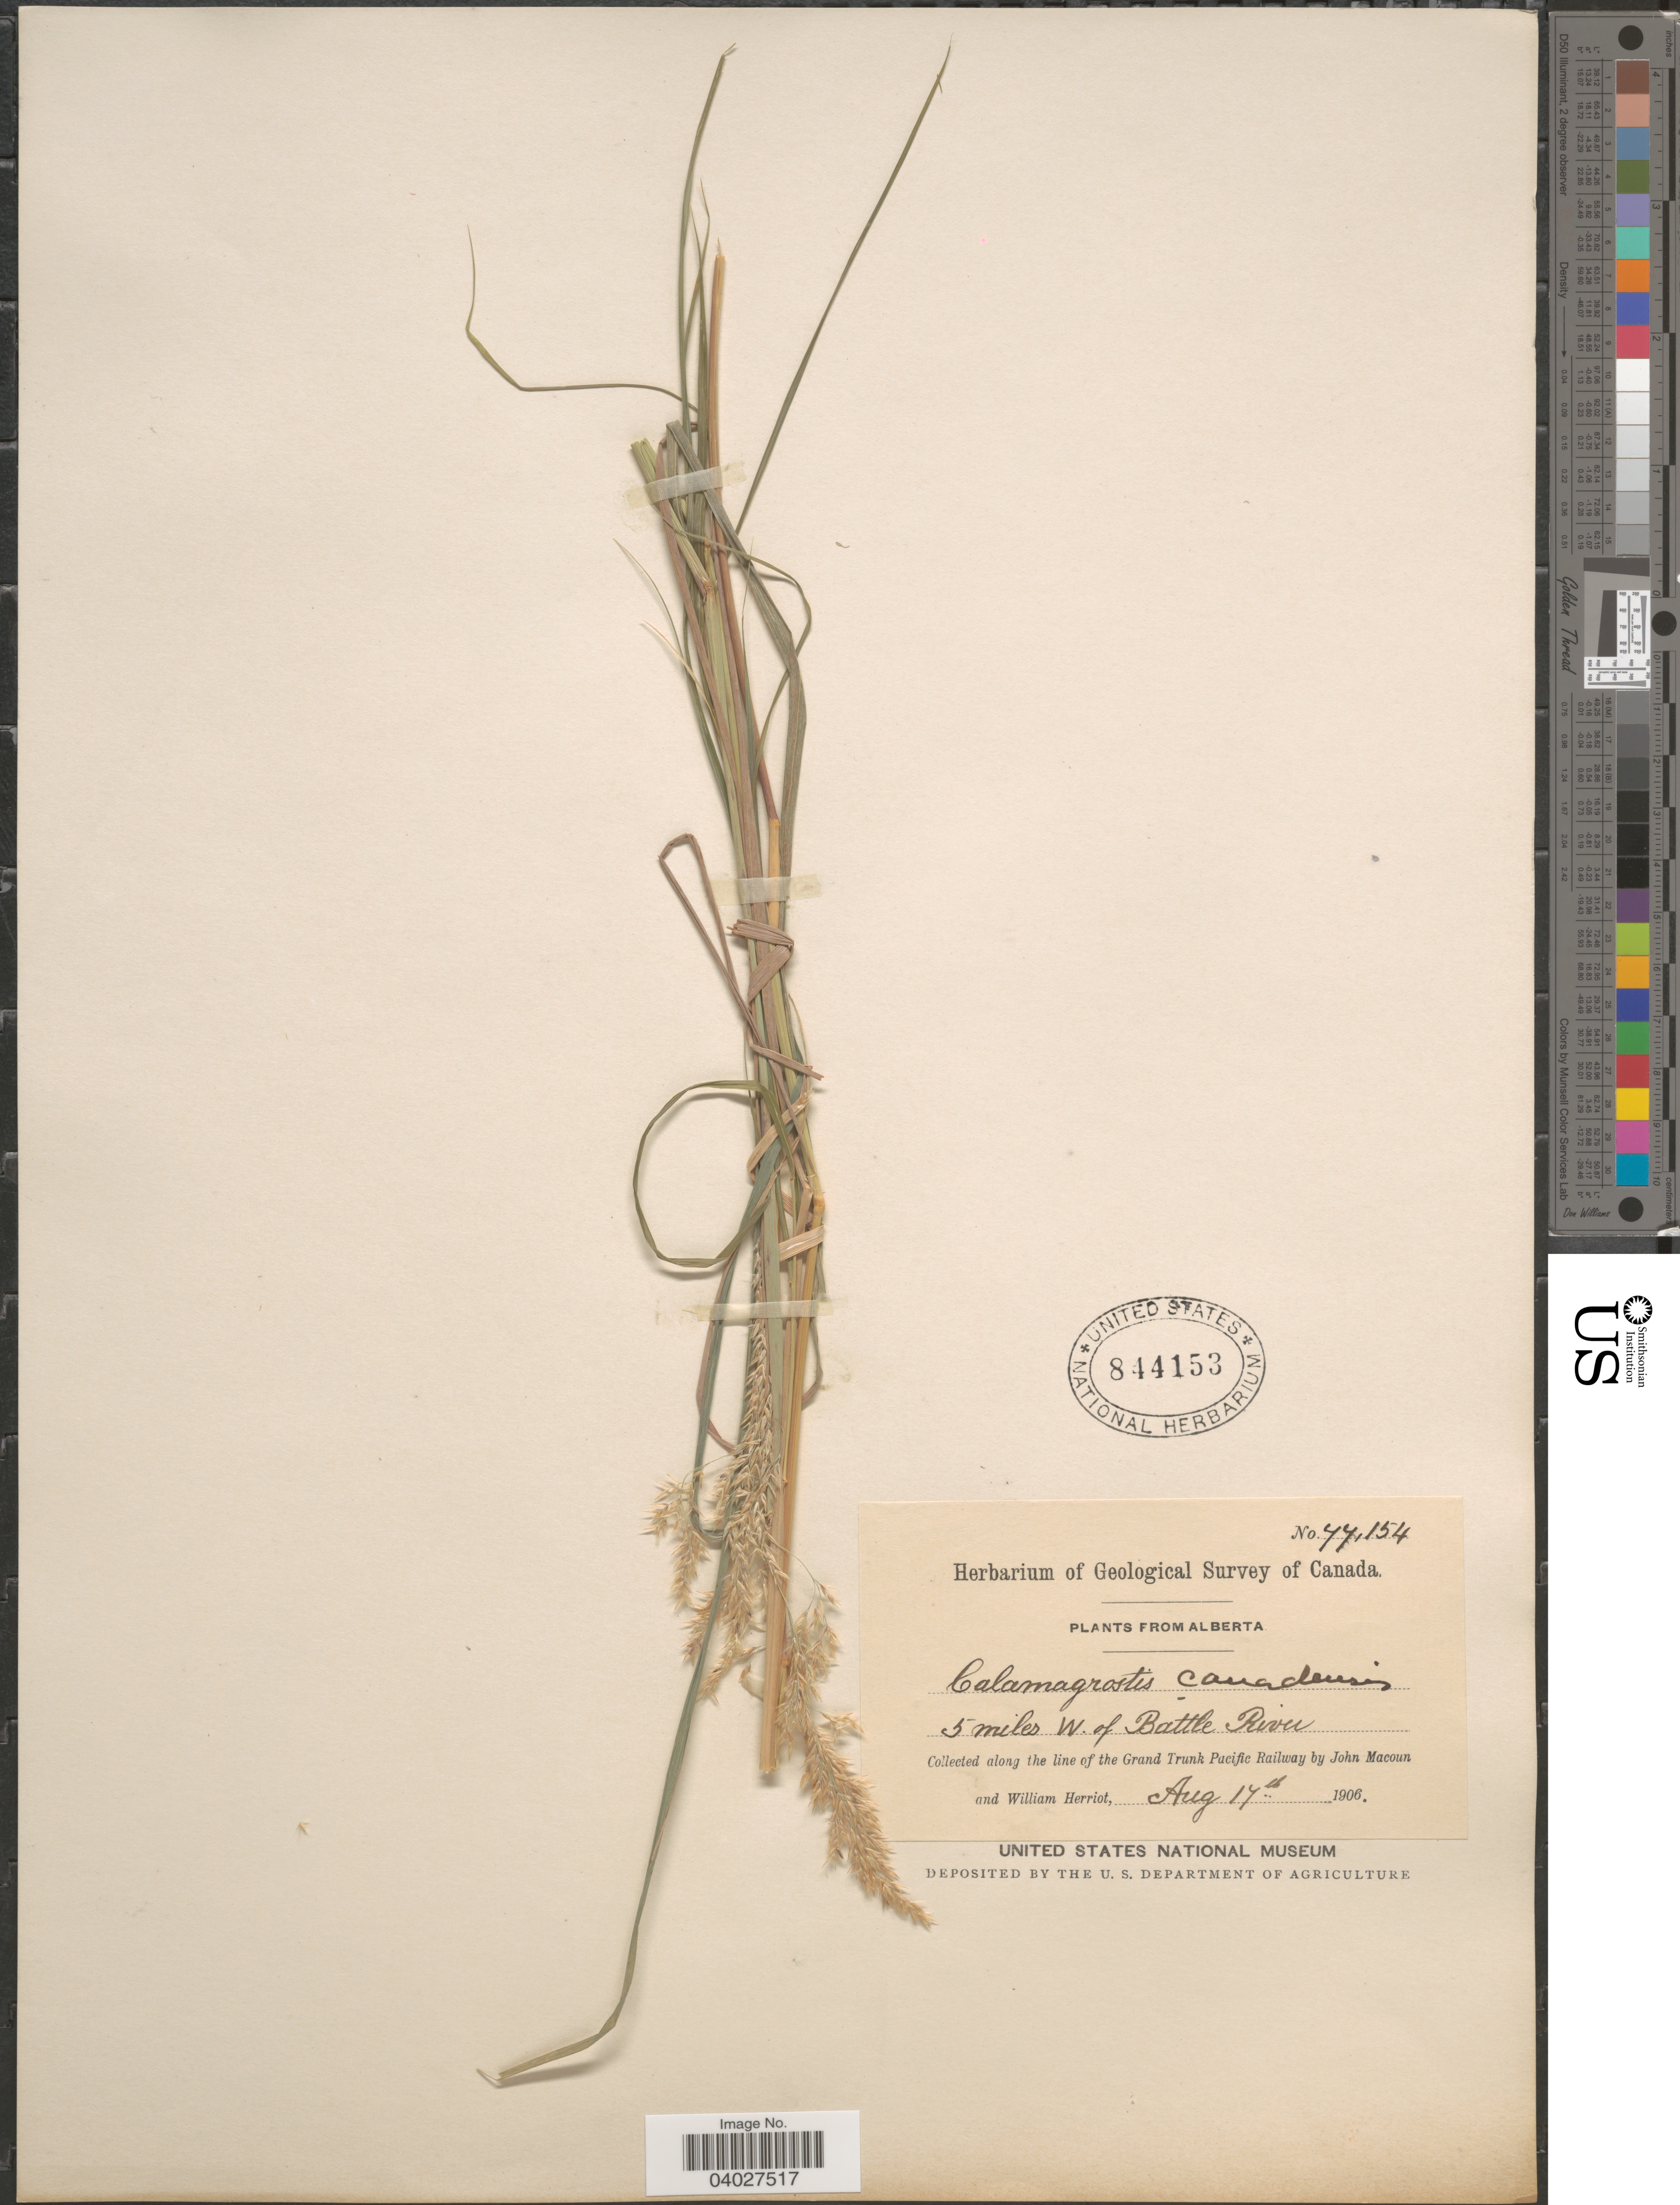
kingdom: Plantae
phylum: Tracheophyta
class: Liliopsida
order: Poales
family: Poaceae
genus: Calamagrostis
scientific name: Calamagrostis canadensis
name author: (Michx.) P. Beauv.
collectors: J. Macoun & W. Herriot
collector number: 77154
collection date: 1906-08-17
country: Canada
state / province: Alberta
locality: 5 miles W. of Battle River. Along the line of the Grand Trunk Pacific Railway.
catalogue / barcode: US 844153